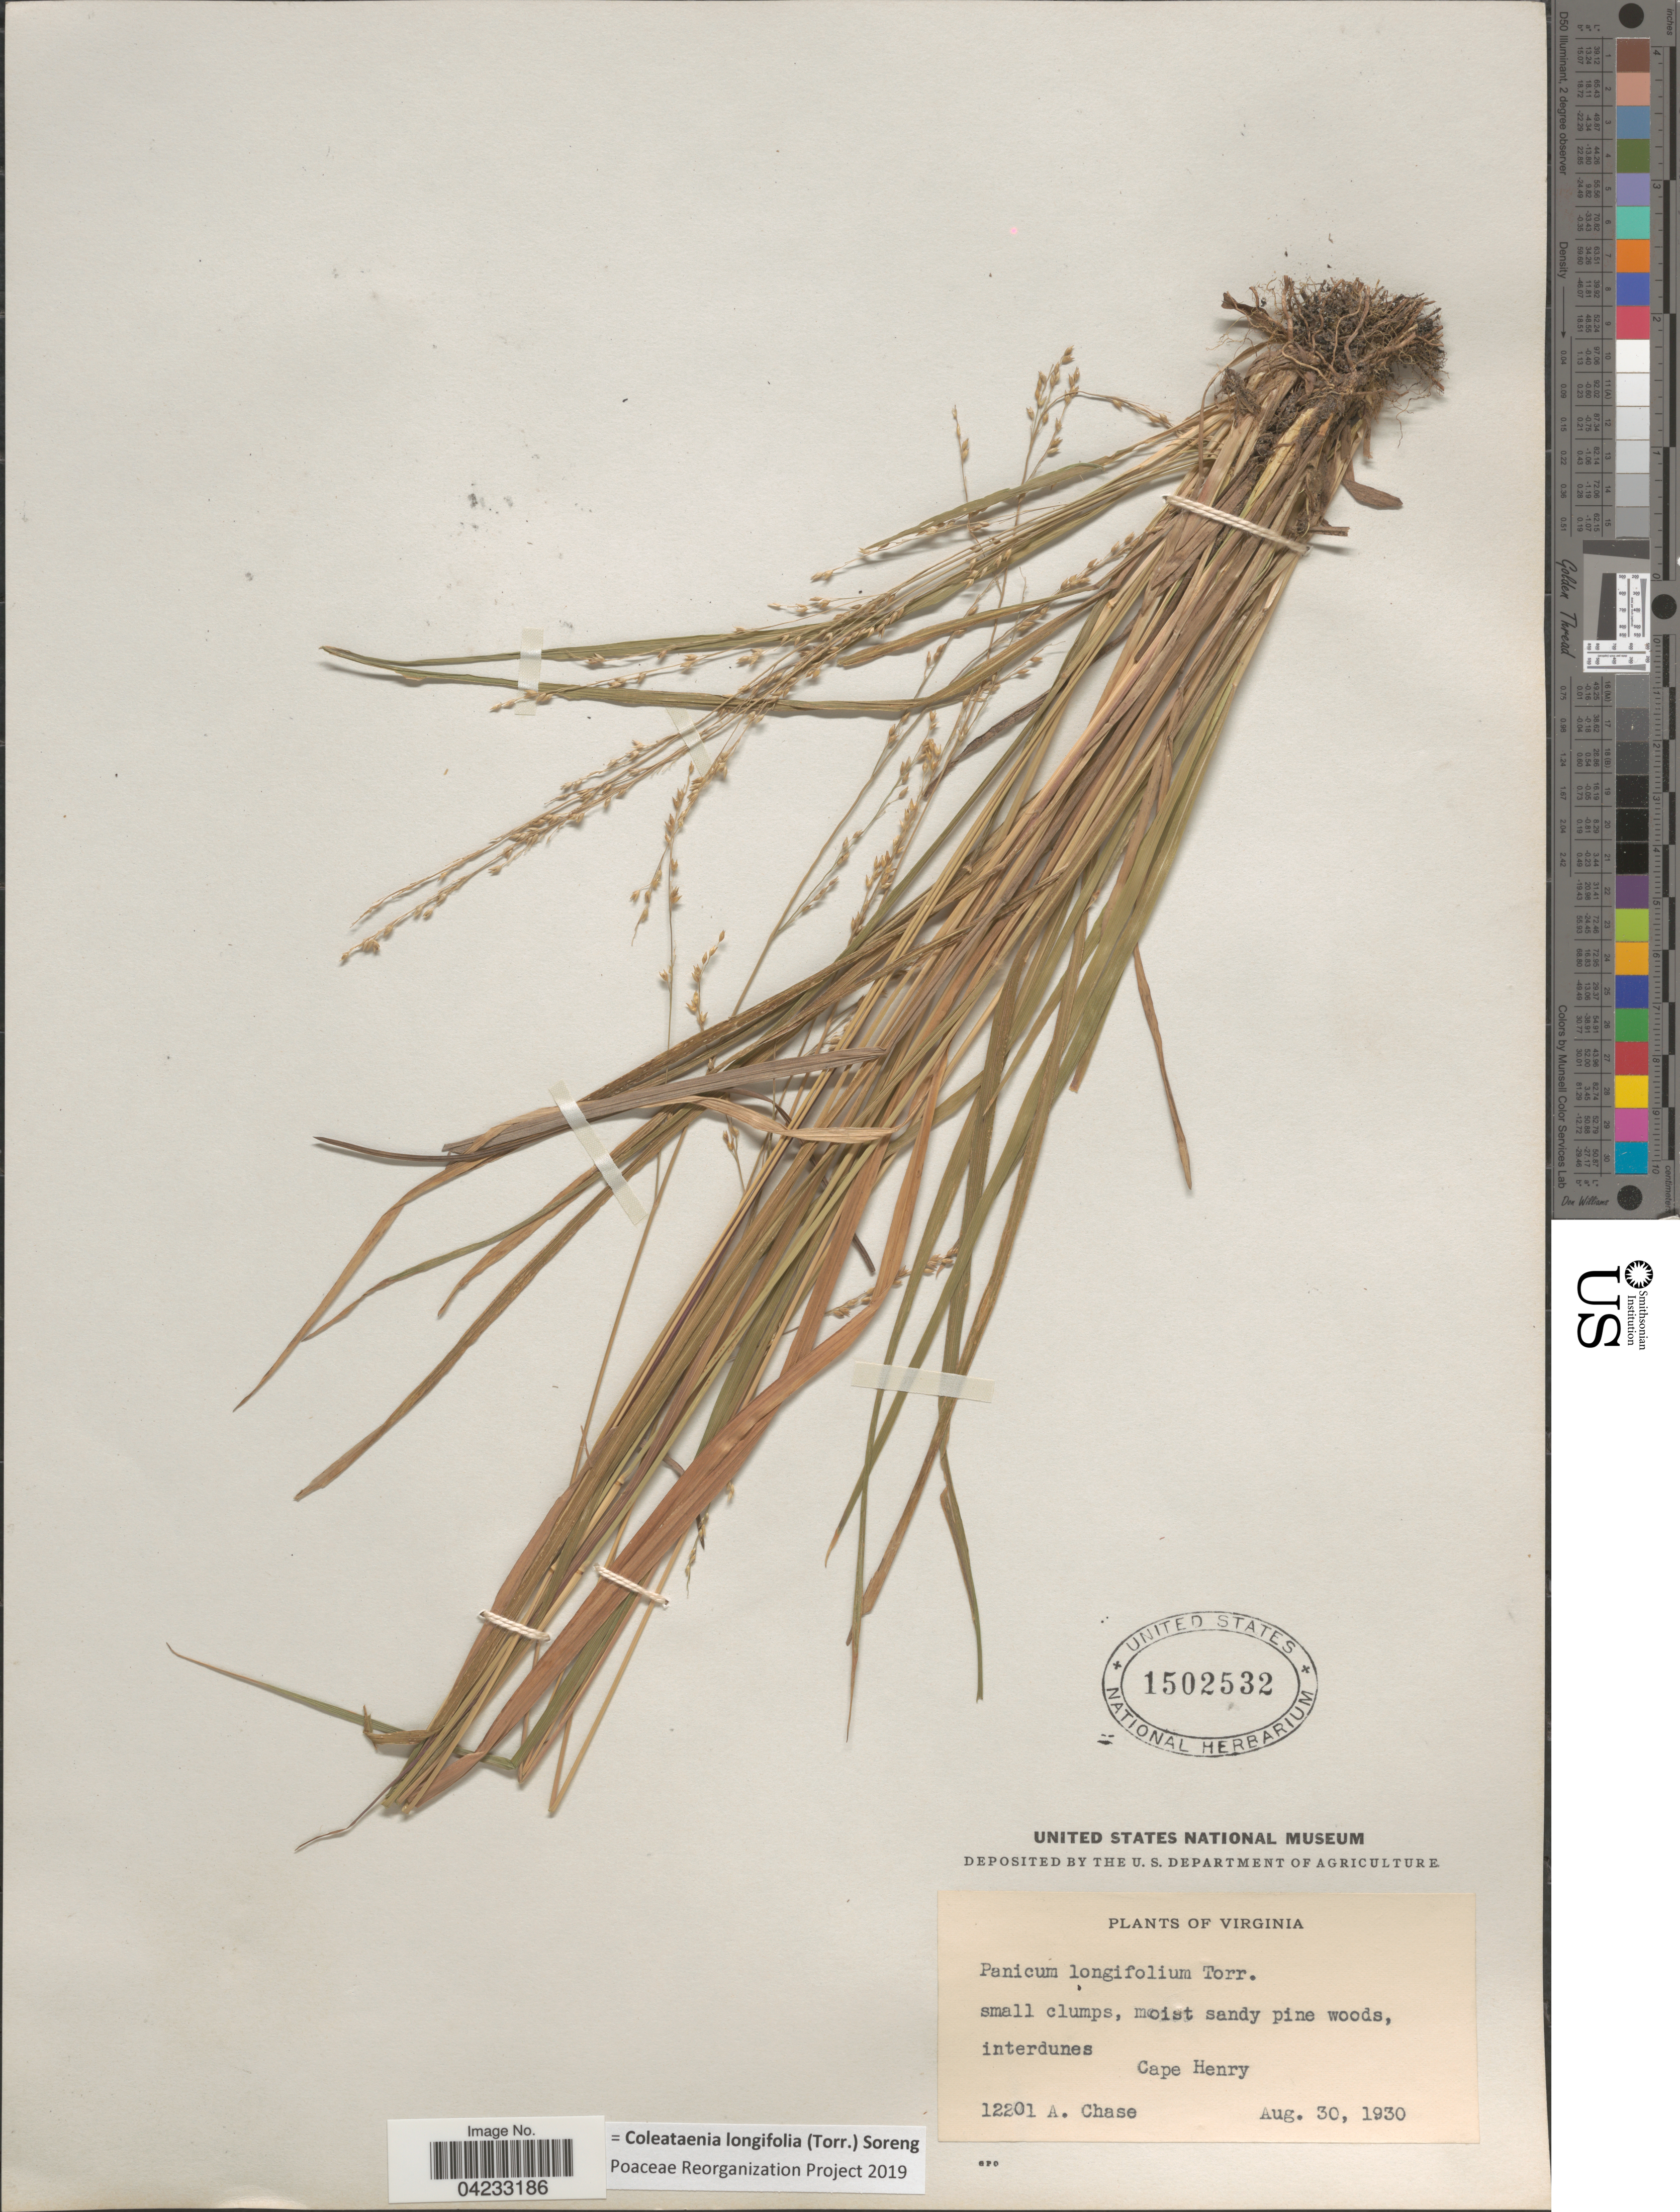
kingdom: Plantae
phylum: Tracheophyta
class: Liliopsida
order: Poales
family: Poaceae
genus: Coleataenia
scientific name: Coleataenia longifolia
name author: (Torr.) Soreng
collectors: A. Chase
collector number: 12201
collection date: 1930-08-30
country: United States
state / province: Virginia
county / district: City of Virginia Beach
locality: Small clumps, moist sandy pine woods, interdunes. Cape Henry.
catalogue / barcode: US 1502532